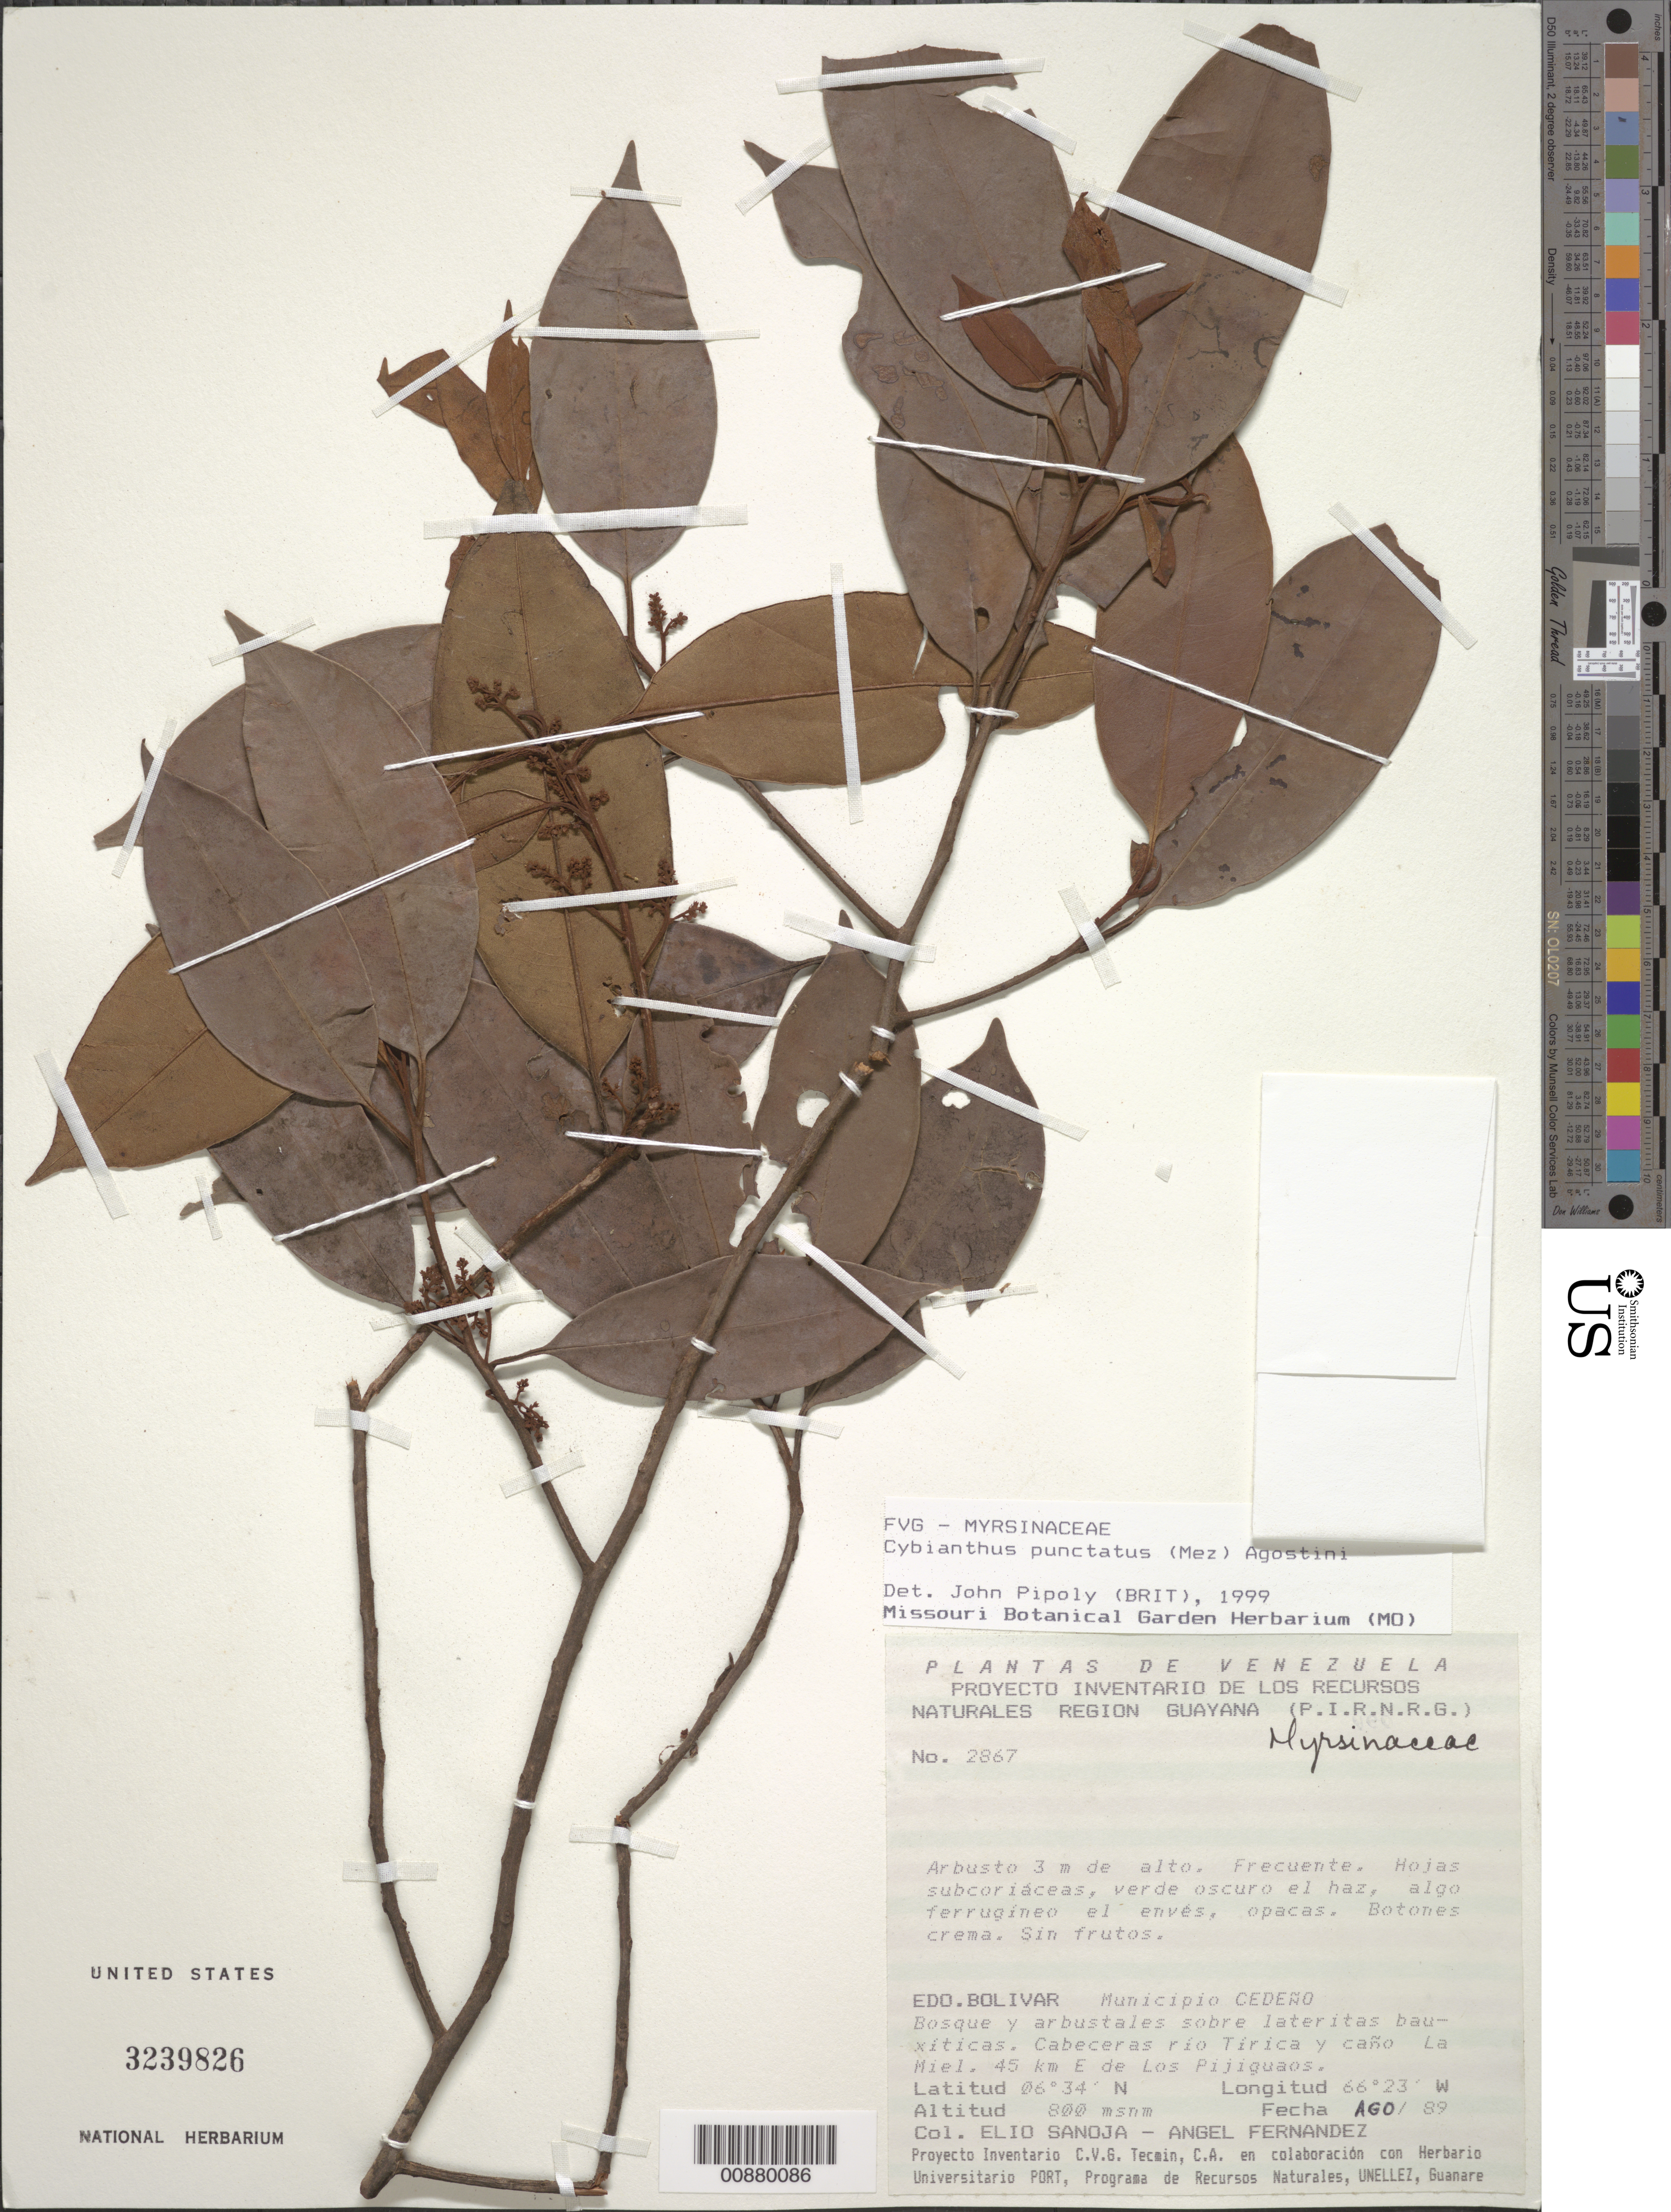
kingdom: Plantae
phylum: Tracheophyta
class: Magnoliopsida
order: Ericales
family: Primulaceae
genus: Cybianthus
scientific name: Cybianthus punctatus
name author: (Mez) G. Agostini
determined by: Pipoly, J. J., III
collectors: E. Sanoja & A. Fernandez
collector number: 2867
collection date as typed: Aug-89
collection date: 1989-08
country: Venezuela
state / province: Bolívar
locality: Mun. Cedeño, upper end of río Tirica and La Miel channel, 45 km E of Los Pijiguaos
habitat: Bosque y arbustales sobre lateritas bauxiticas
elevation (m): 800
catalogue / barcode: US 3239826